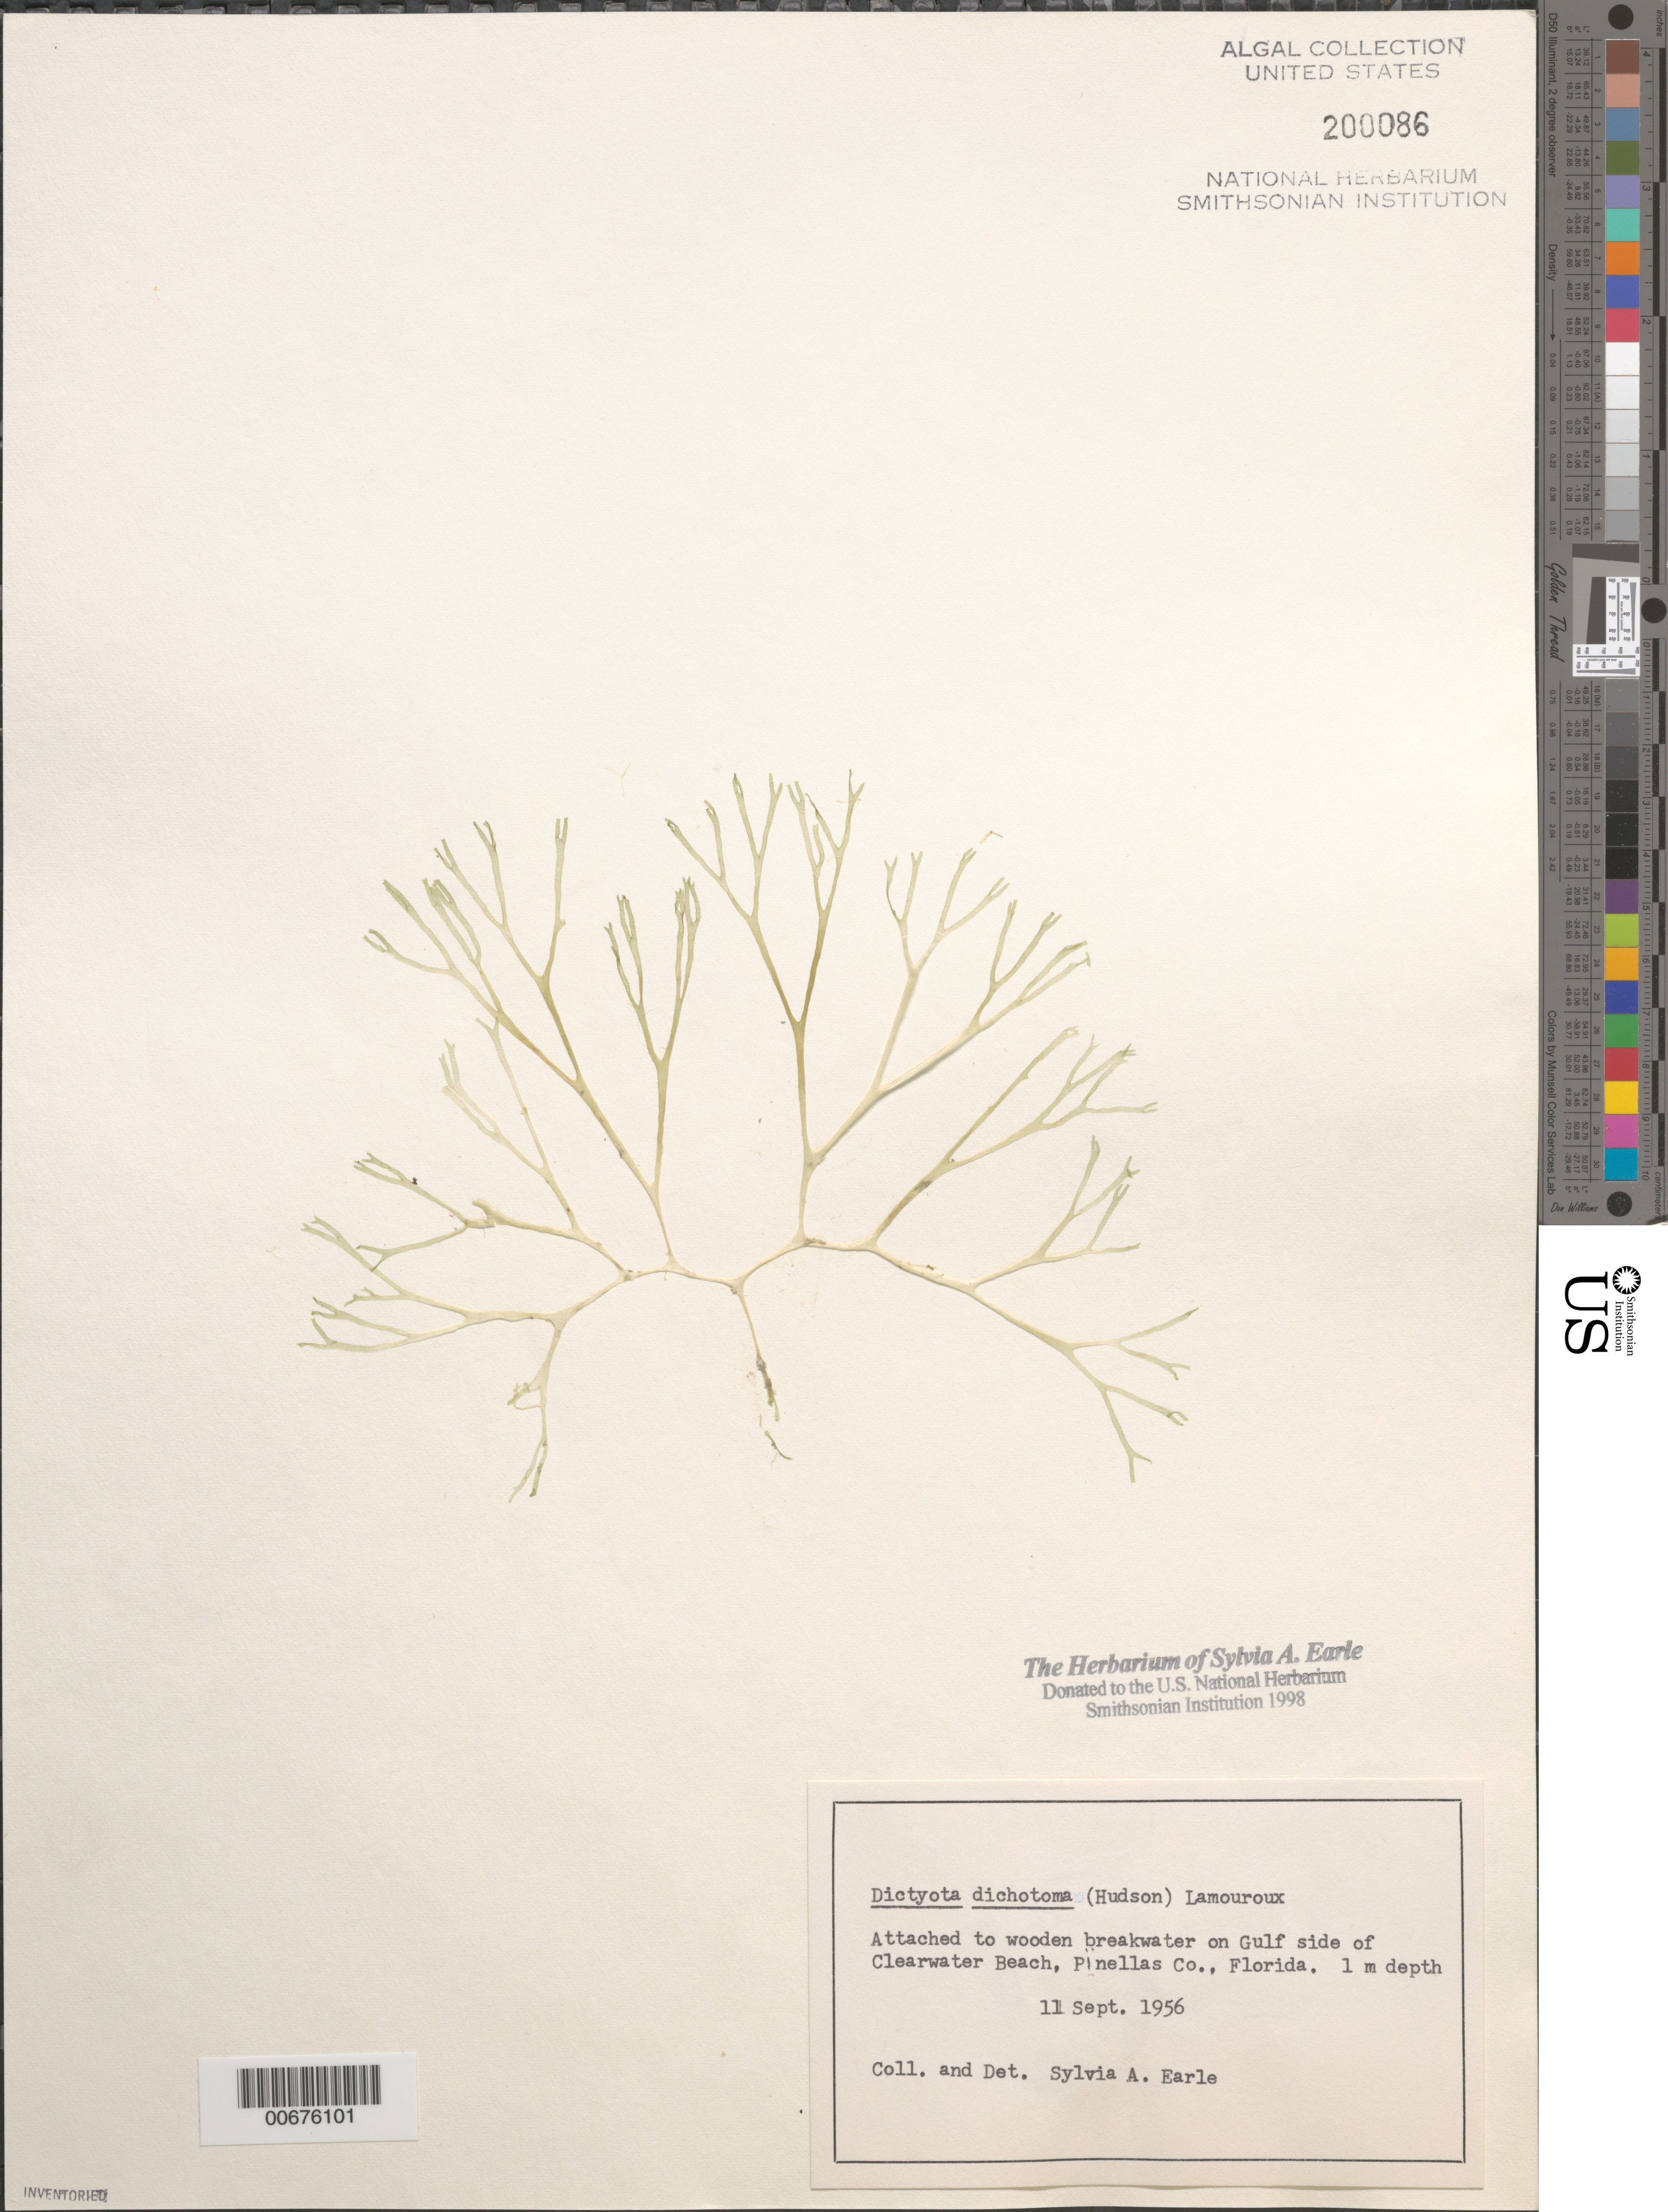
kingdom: Chromista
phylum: Ochrophyta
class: Phaeophyceae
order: Dictyotales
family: Dictyotaceae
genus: Dictyota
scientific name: Dictyota dichotoma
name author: (Huds.) J.V.Lamouroux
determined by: Earle, S. A.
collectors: S. A. Earle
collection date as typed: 11 Sep 1956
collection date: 1956-09-11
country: United States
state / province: Florida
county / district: Pinellas County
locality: Clearwater Beach, Gulf of Mexico side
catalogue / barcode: US 200086